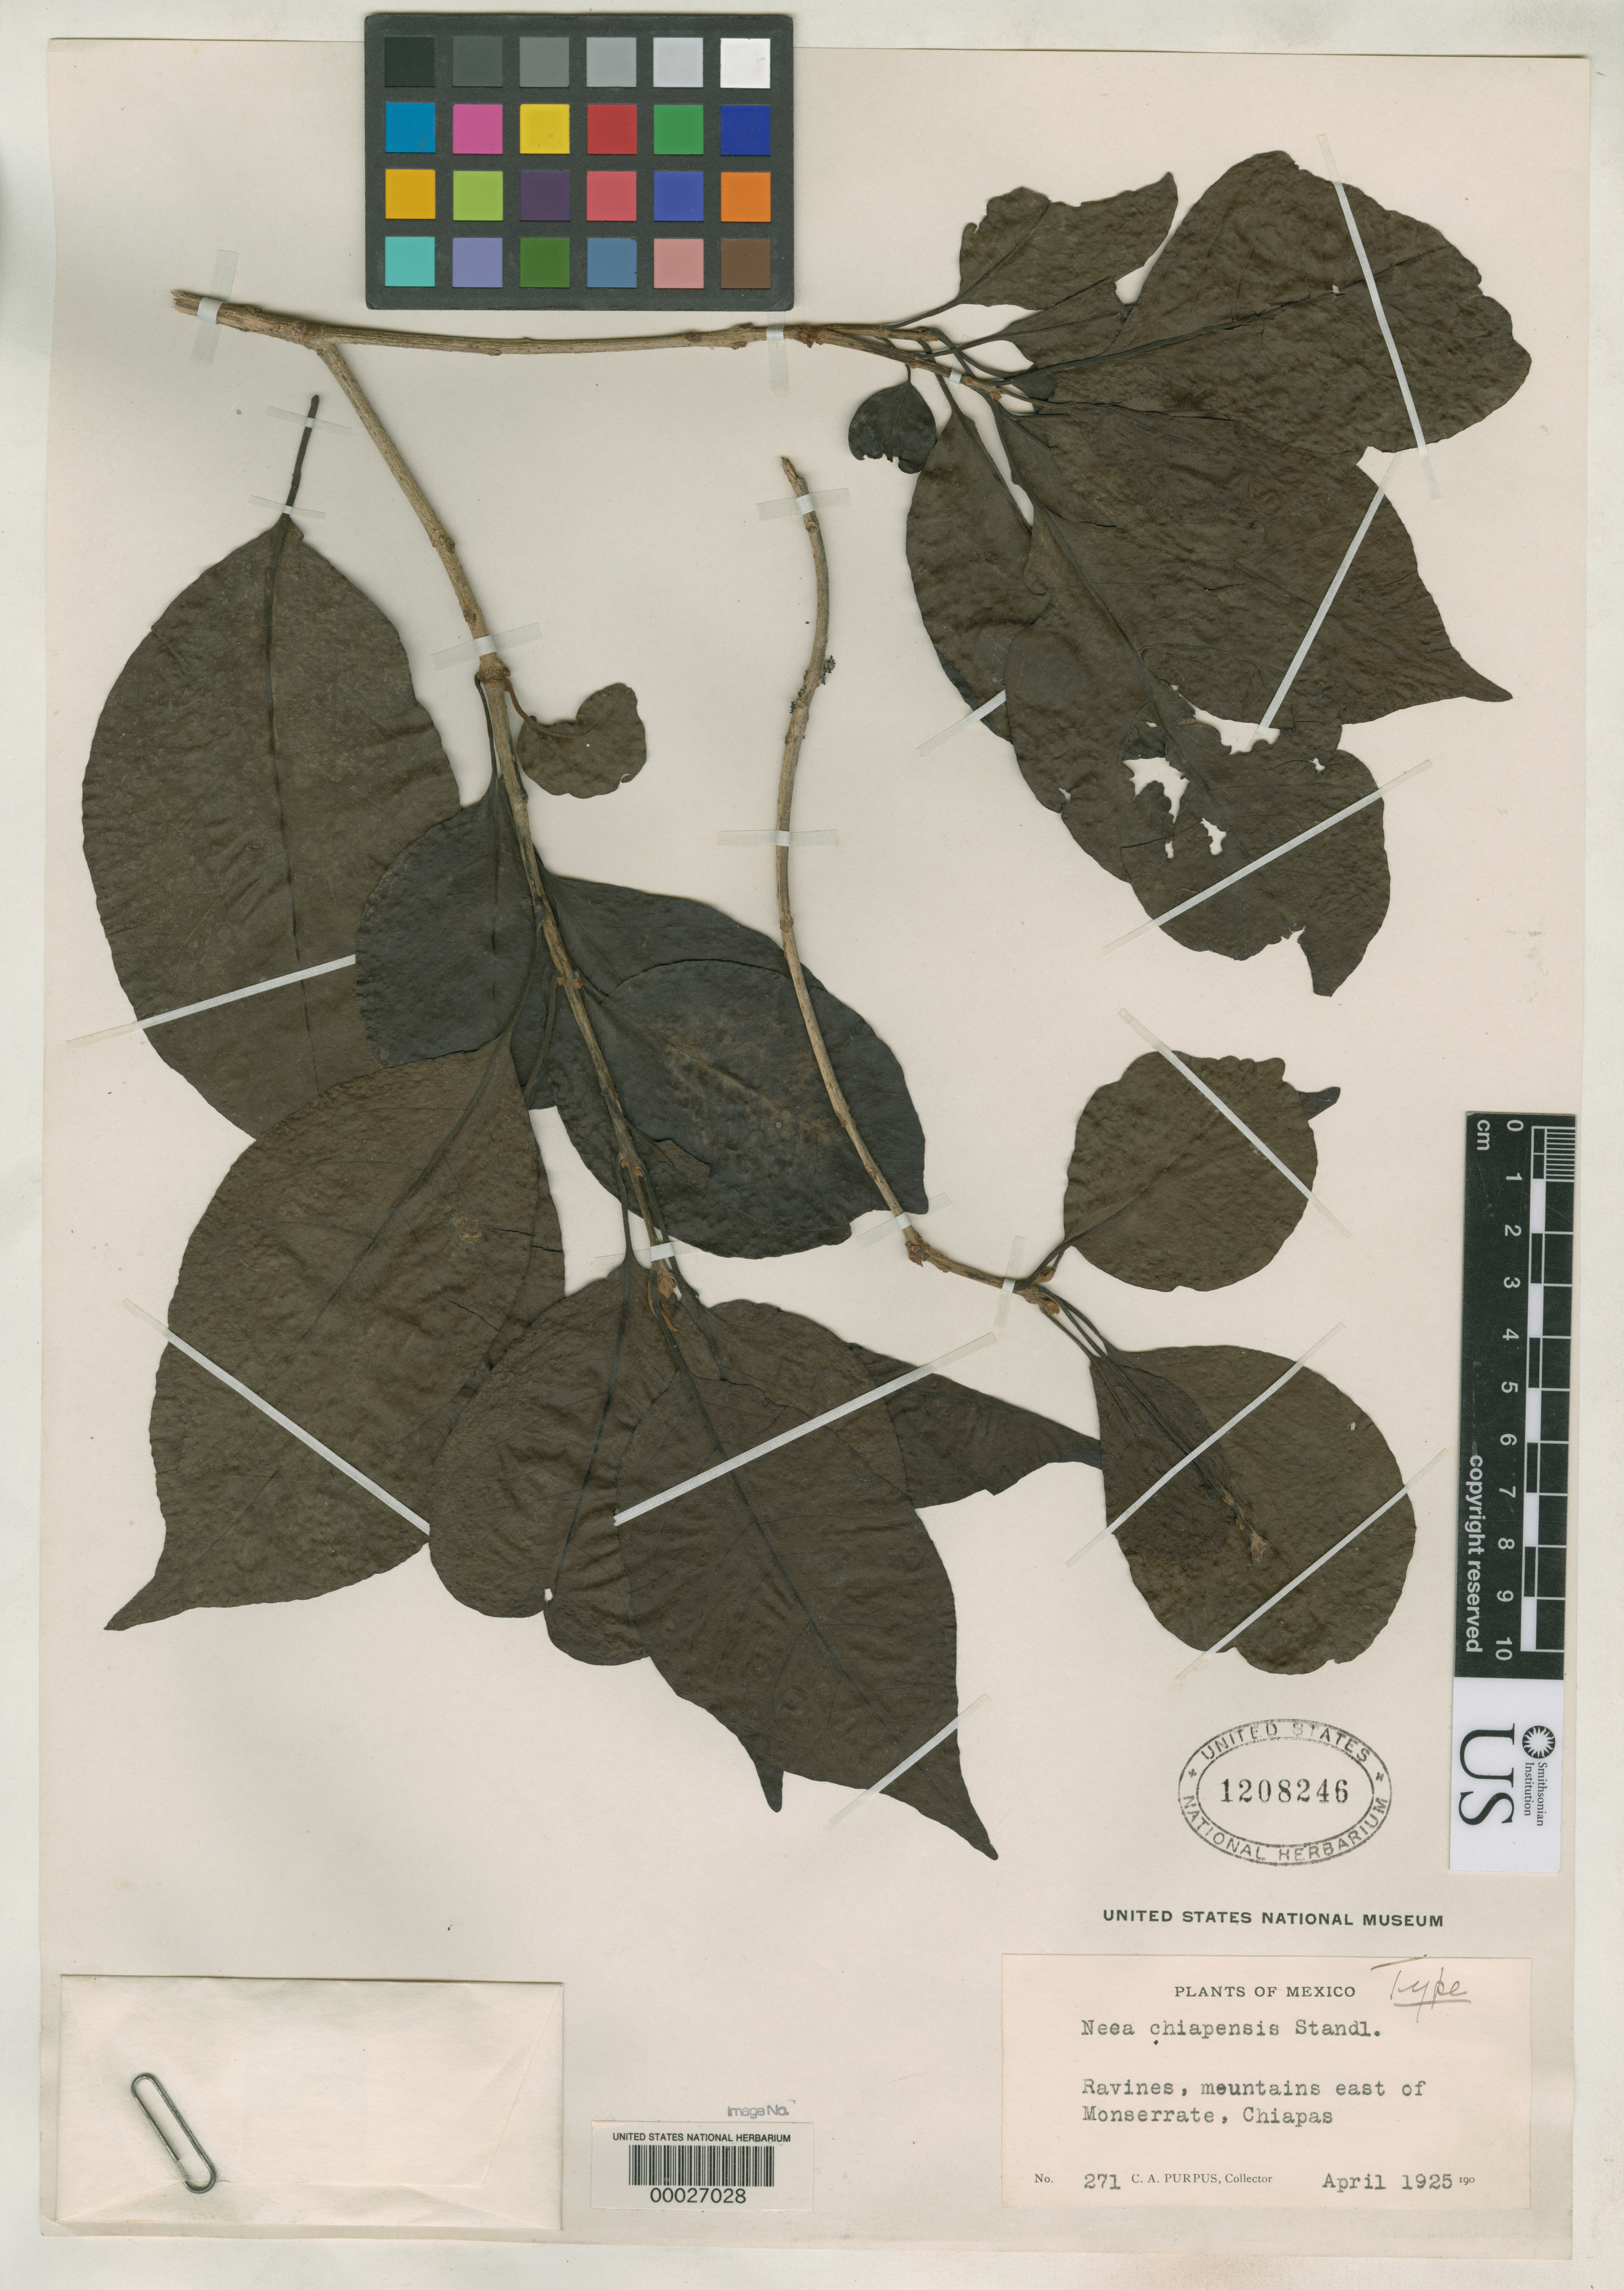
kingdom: Plantae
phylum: Tracheophyta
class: Magnoliopsida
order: Caryophyllales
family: Nyctaginaceae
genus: Neea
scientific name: Neea chiapensis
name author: Standl.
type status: Holotype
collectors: C. A. Purpus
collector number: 271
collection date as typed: Apr 1925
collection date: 1925-04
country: Mexico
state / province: Chiapas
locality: Mountains E of Monserrate.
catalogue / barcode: US 1208246